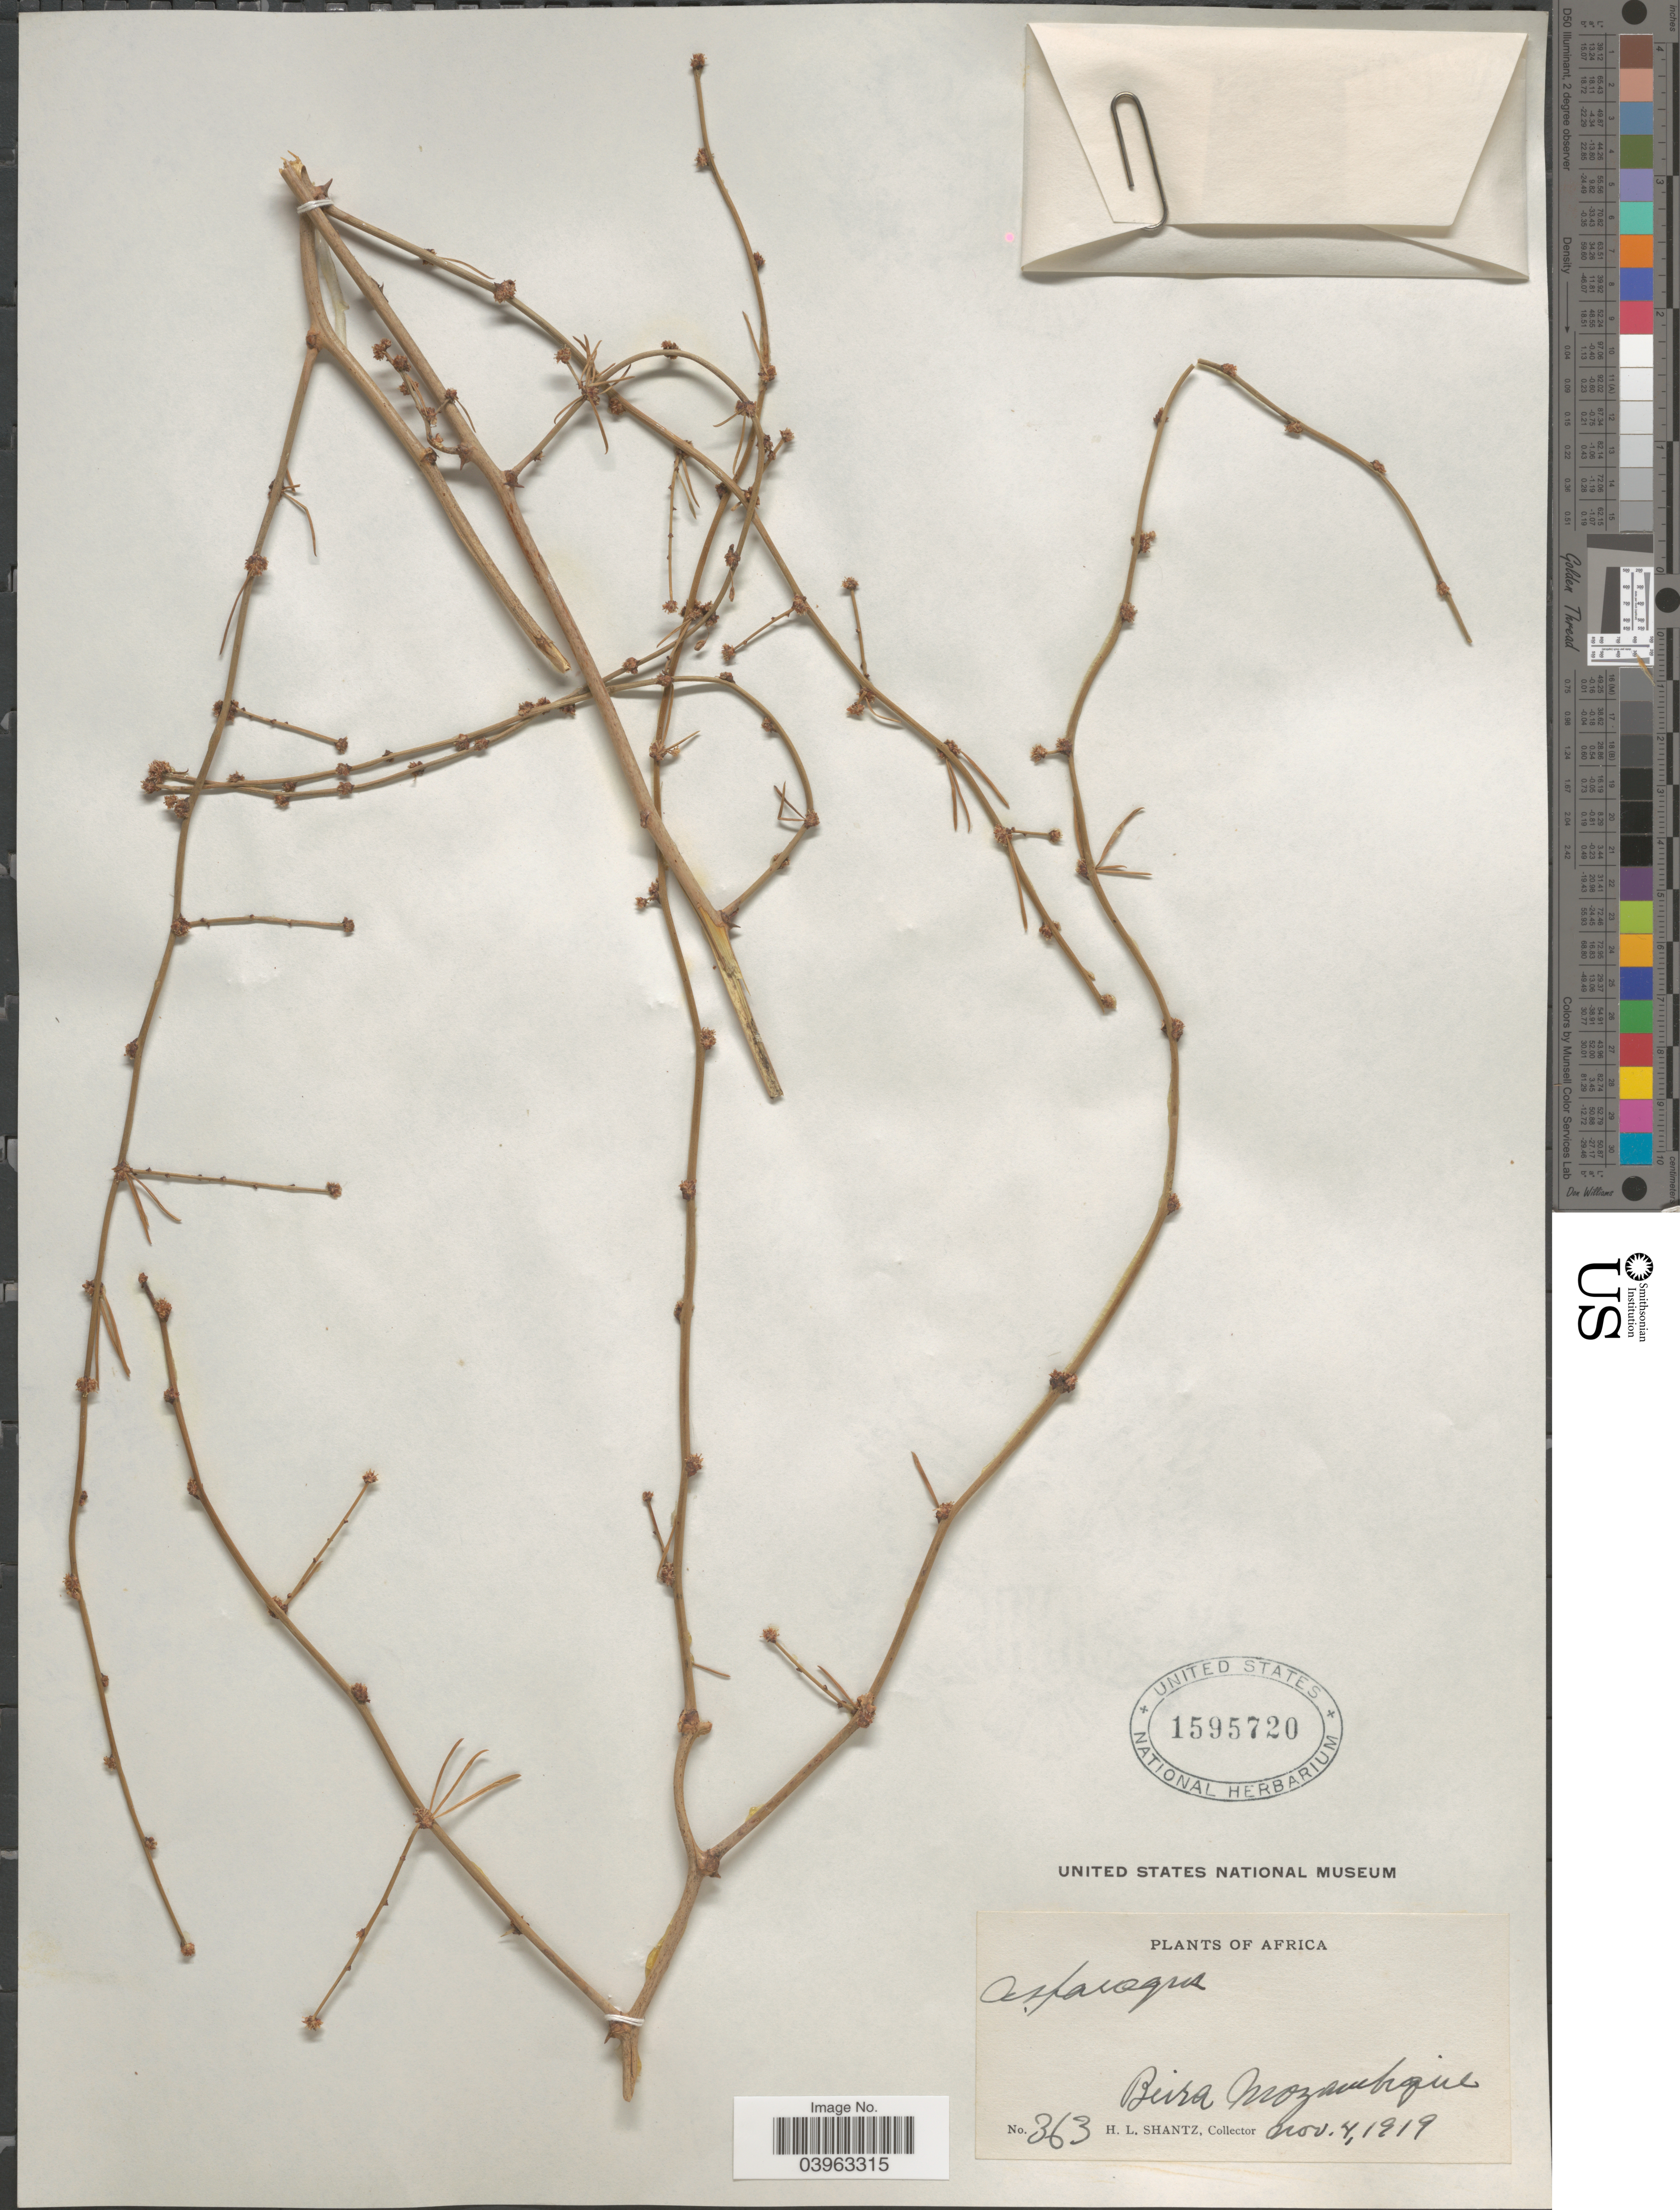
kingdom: Plantae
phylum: Tracheophyta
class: Liliopsida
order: Asparagales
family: Asparagaceae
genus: Asparagus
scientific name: Asparagus sp.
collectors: H. Shantz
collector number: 363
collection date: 1919-11-04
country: Mozambique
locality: Beira Mozambique.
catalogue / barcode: US 1595720